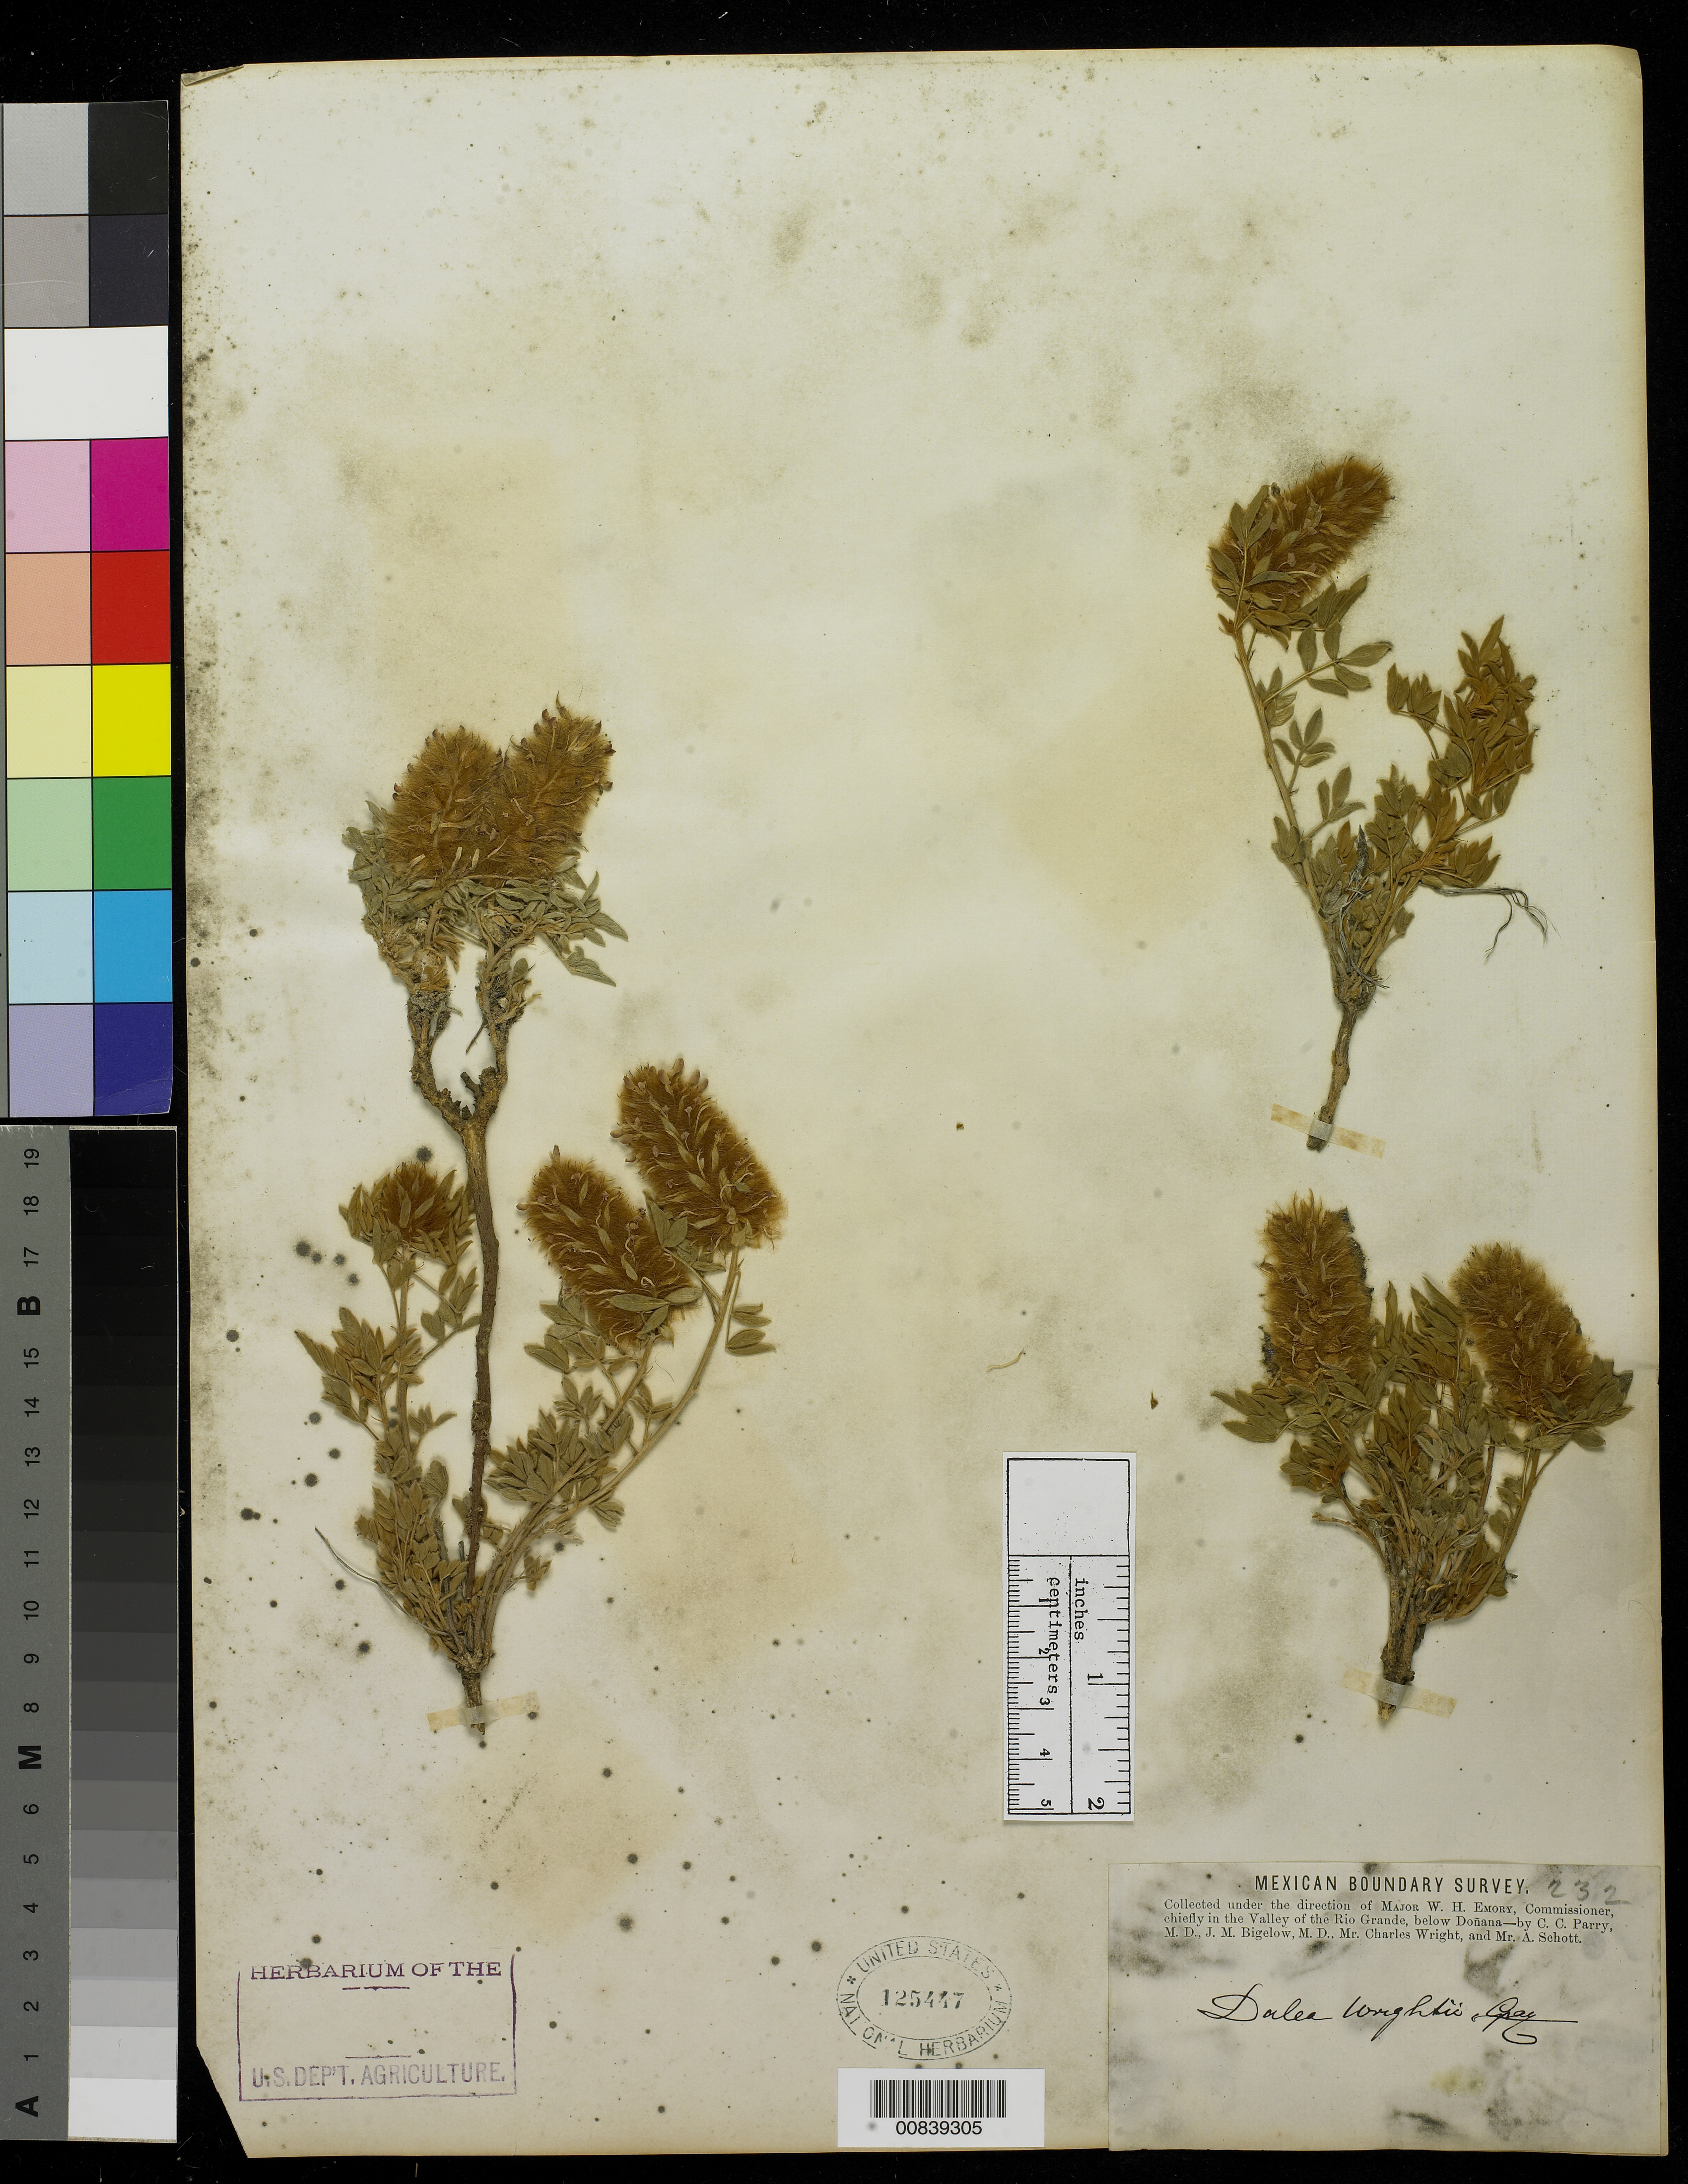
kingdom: Plantae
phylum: Tracheophyta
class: Magnoliopsida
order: Fabales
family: Fabaceae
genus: Dalea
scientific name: Dalea wrightii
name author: A. Gray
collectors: C. C. Parry, J. M. Bigelow, C. Wright & A. C. V. Schott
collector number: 232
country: United States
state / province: New Mexico / Texas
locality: Valley of the Rio Grande, below Doñana.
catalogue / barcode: US 125447